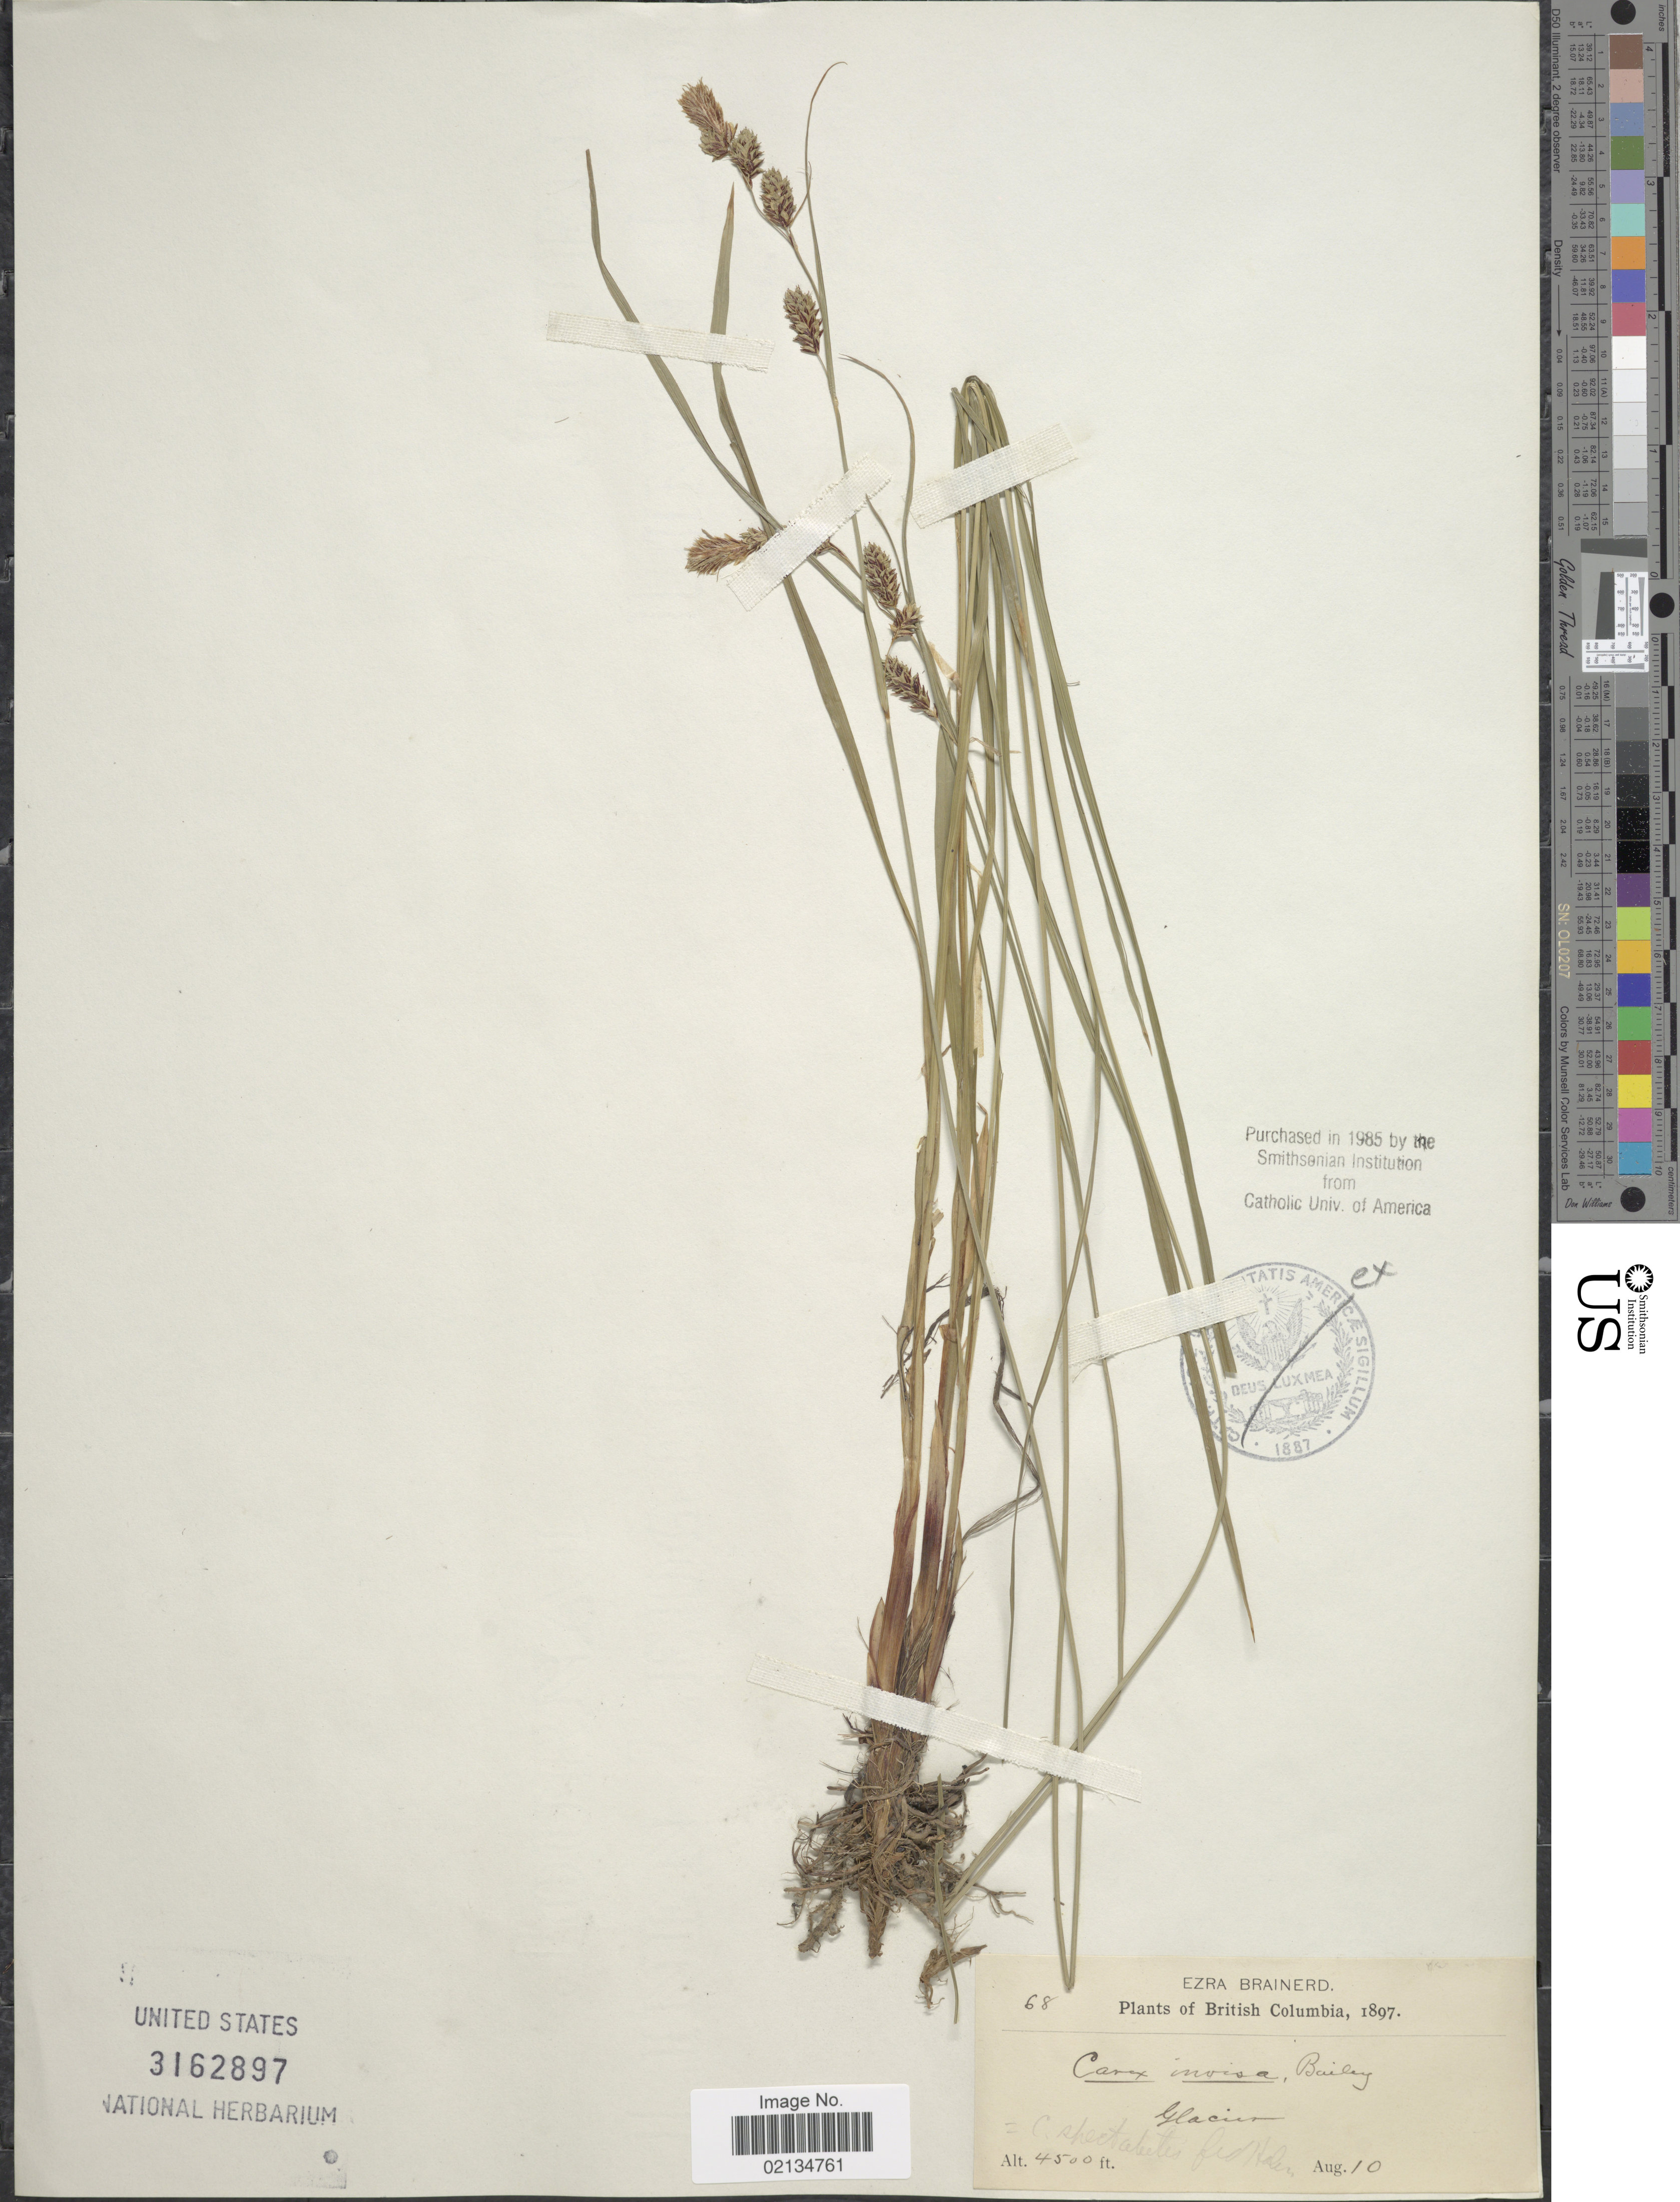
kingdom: Plantae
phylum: Tracheophyta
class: Liliopsida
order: Poales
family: Cyperaceae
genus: Carex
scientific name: Carex spectabilis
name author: Dewey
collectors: E. Brainerd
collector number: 68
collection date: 1897-08-10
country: Canada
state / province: British Columbia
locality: Glacier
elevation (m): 1372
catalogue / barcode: US 3162897